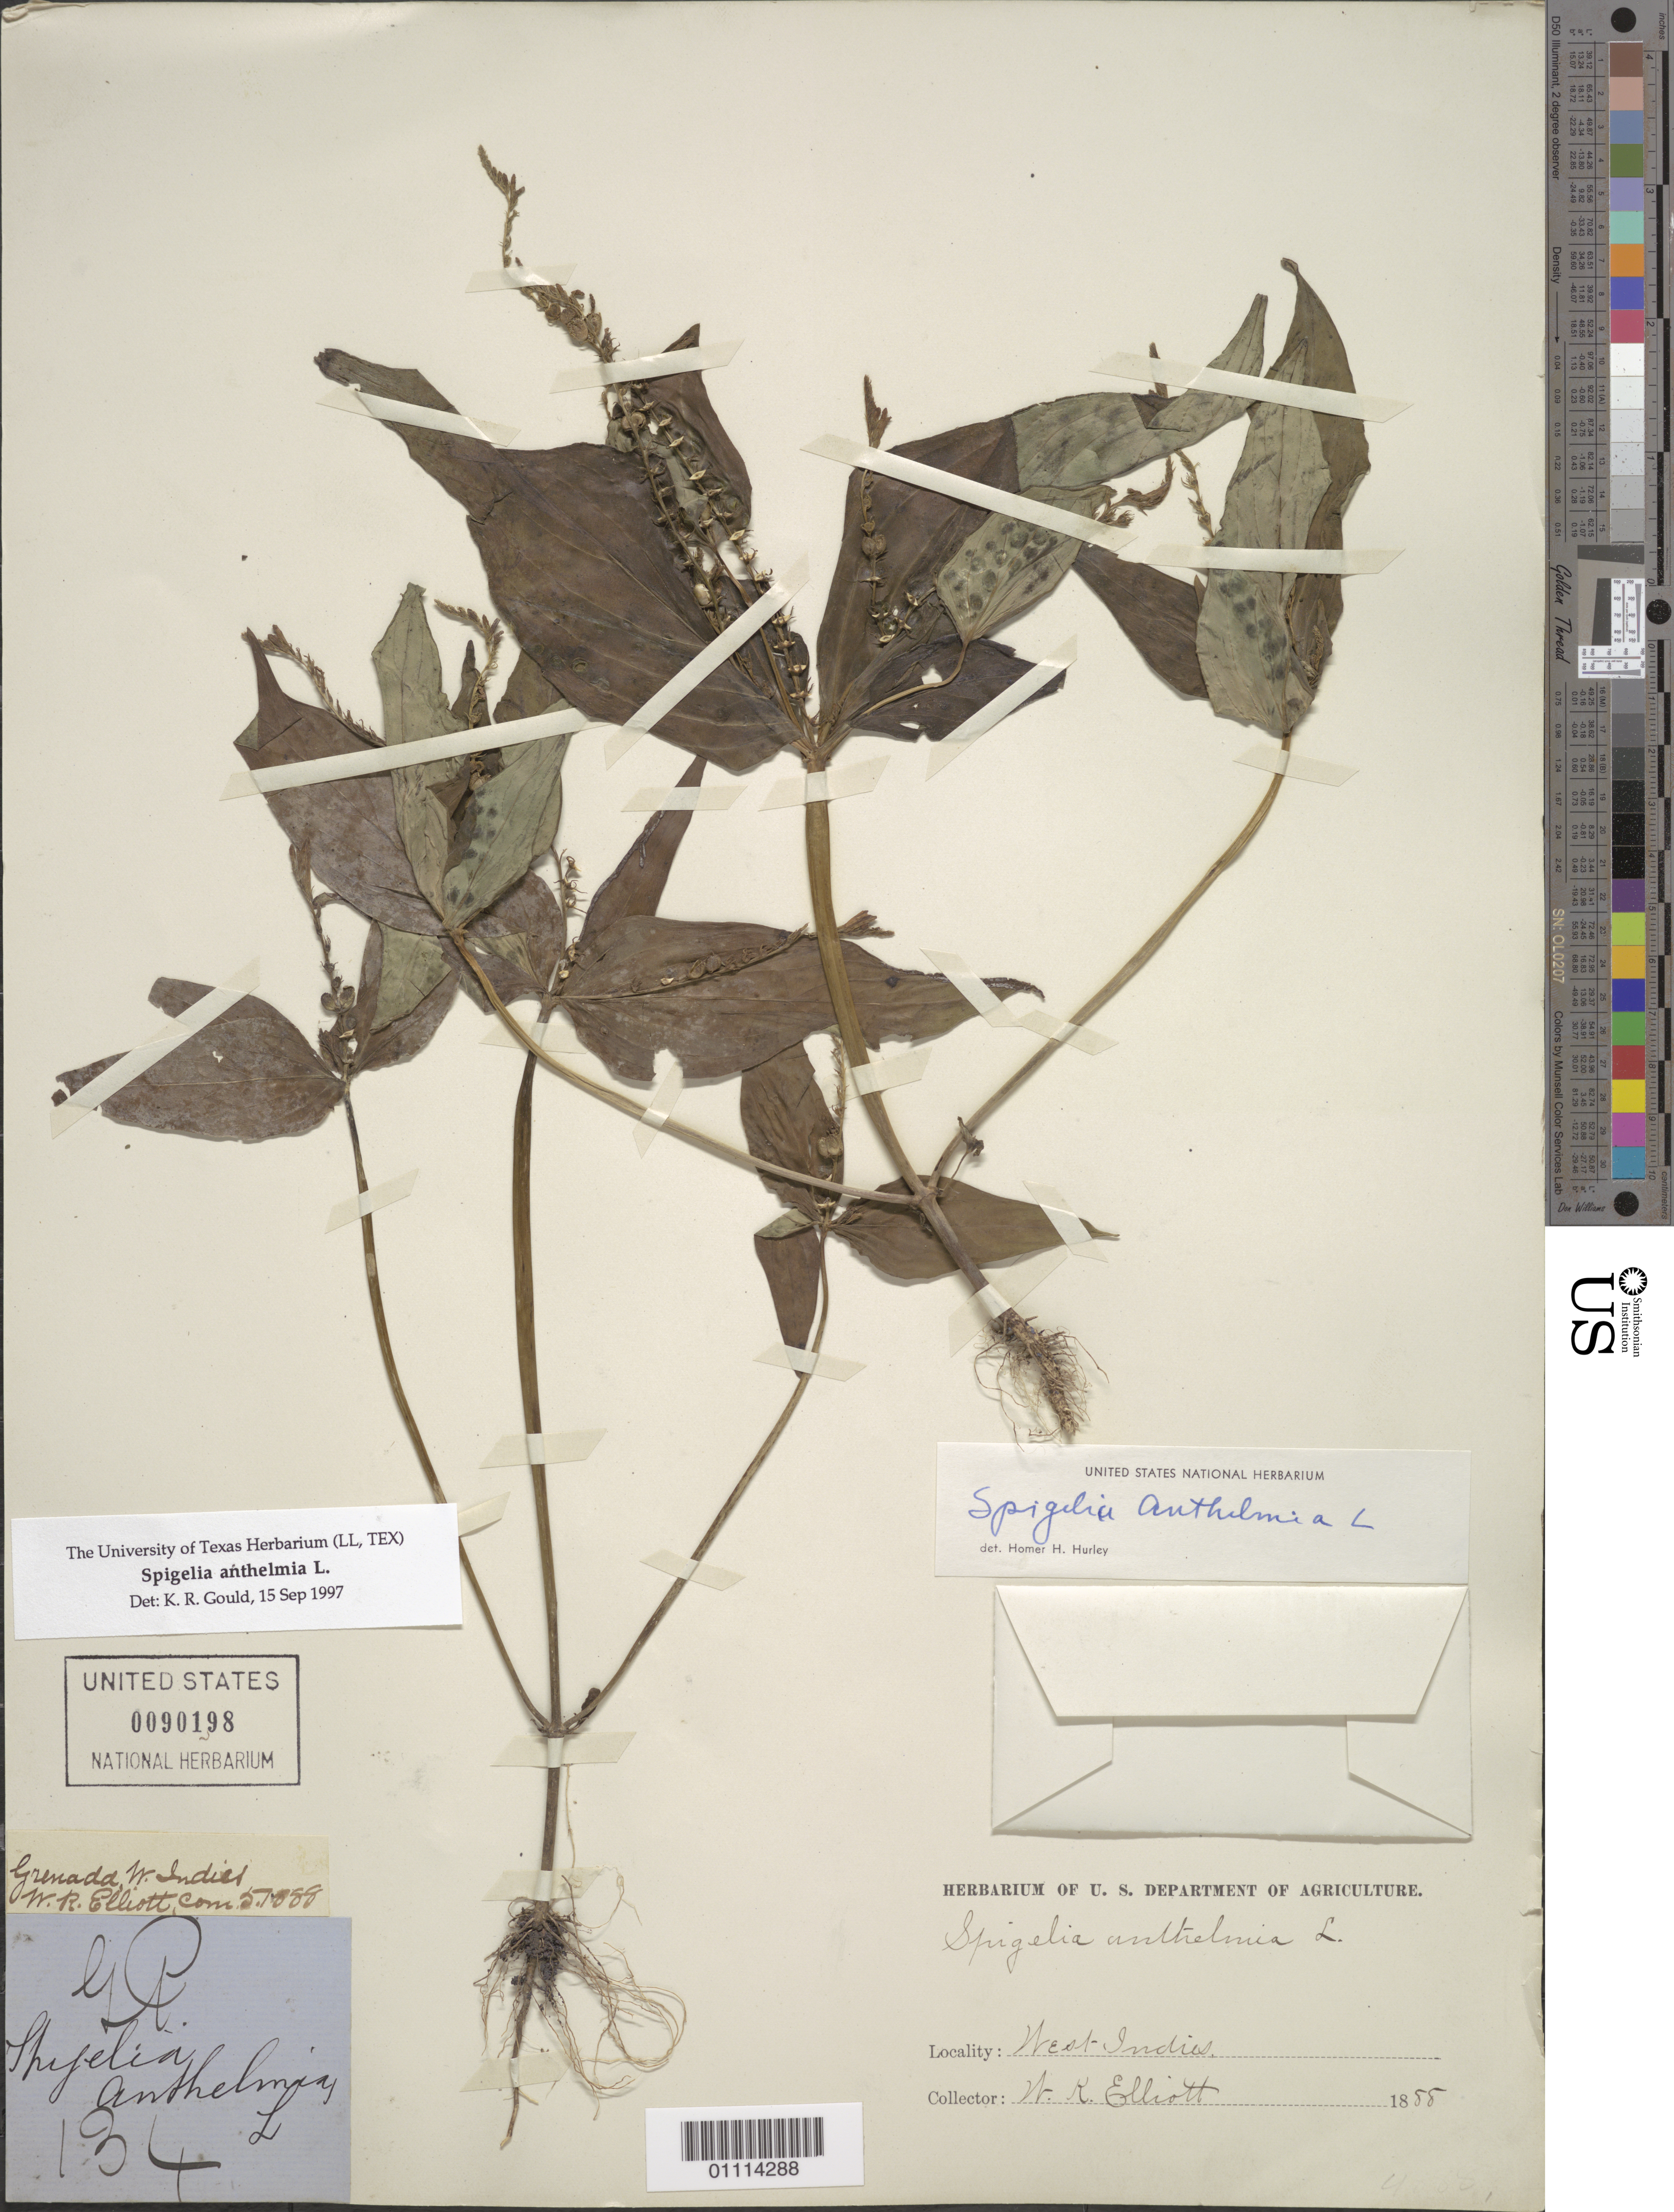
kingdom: Plantae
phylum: Tracheophyta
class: Magnoliopsida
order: Gentianales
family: Loganiaceae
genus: Spigelia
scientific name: Spigelia anthelmia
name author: L.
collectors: W. Elliott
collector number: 134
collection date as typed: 1888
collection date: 1888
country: Grenada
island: Grenada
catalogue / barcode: US 90198